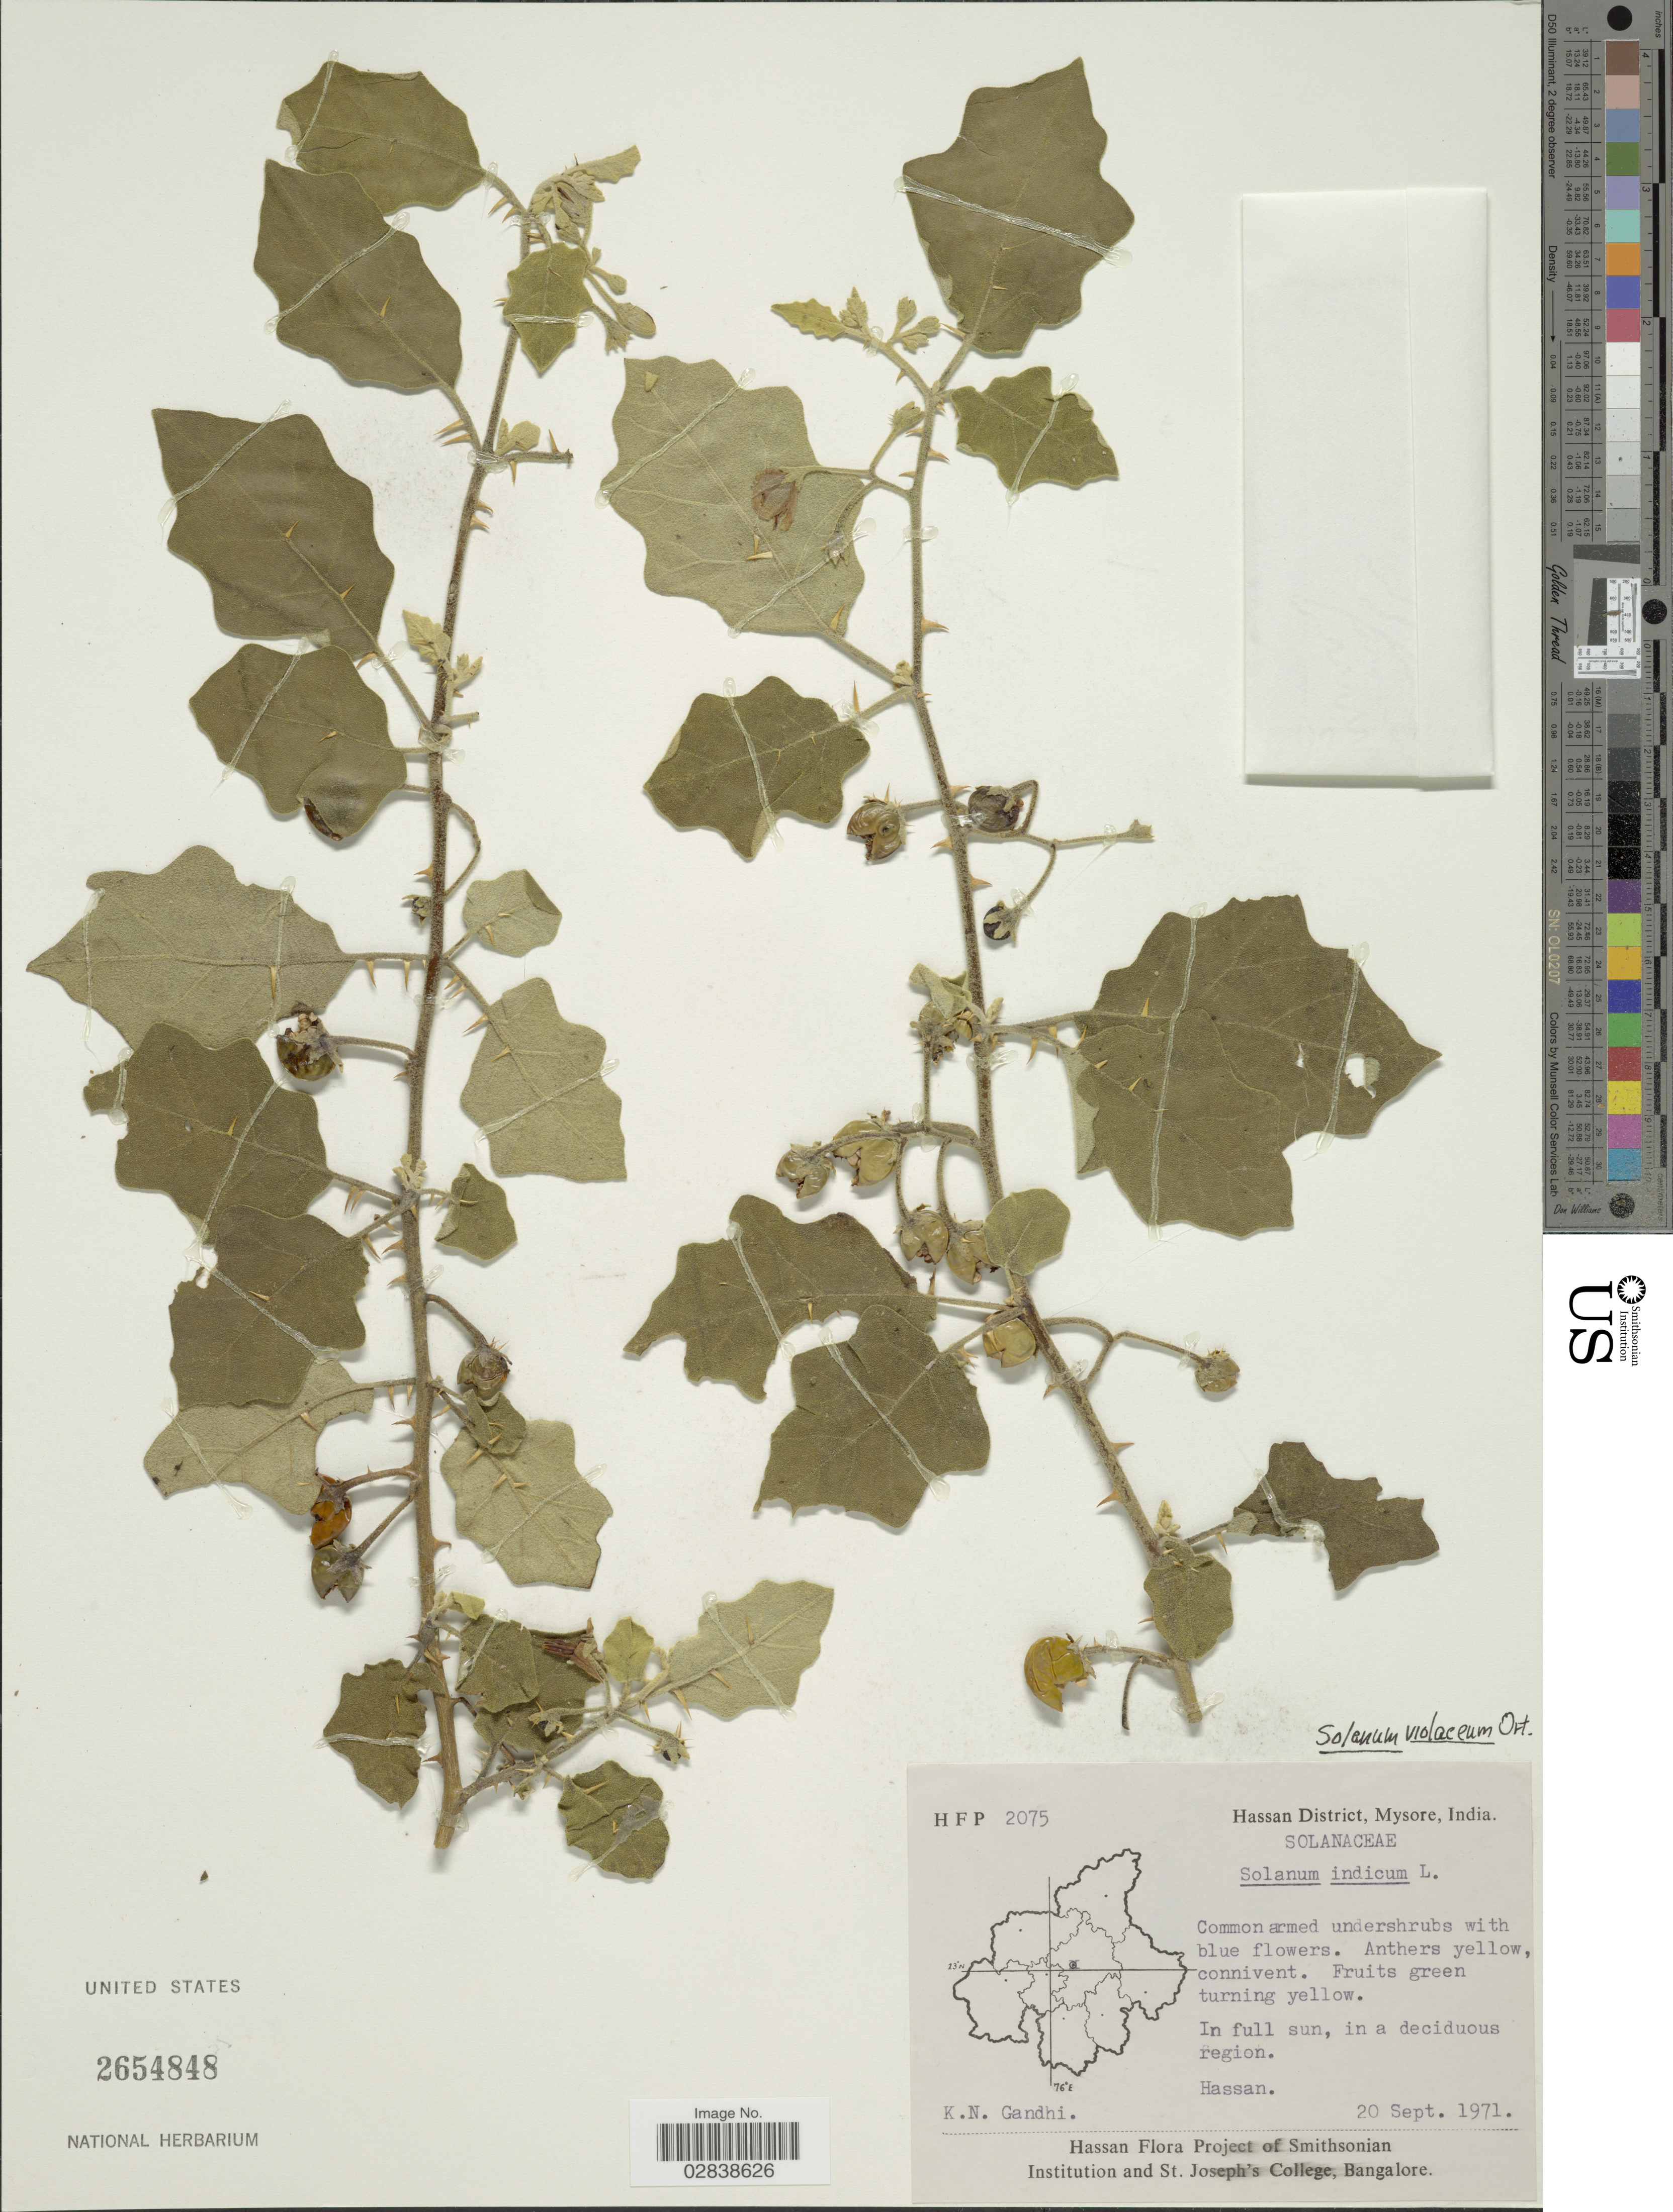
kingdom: Plantae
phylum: Tracheophyta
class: Magnoliopsida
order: Solanales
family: Solanaceae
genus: Solanum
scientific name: Solanum violaceum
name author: Ortega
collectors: K. N. Gandhi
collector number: HFP 2075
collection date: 1971-09-20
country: India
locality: Hassan District, Mysore. Hassan.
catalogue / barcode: US 2654848